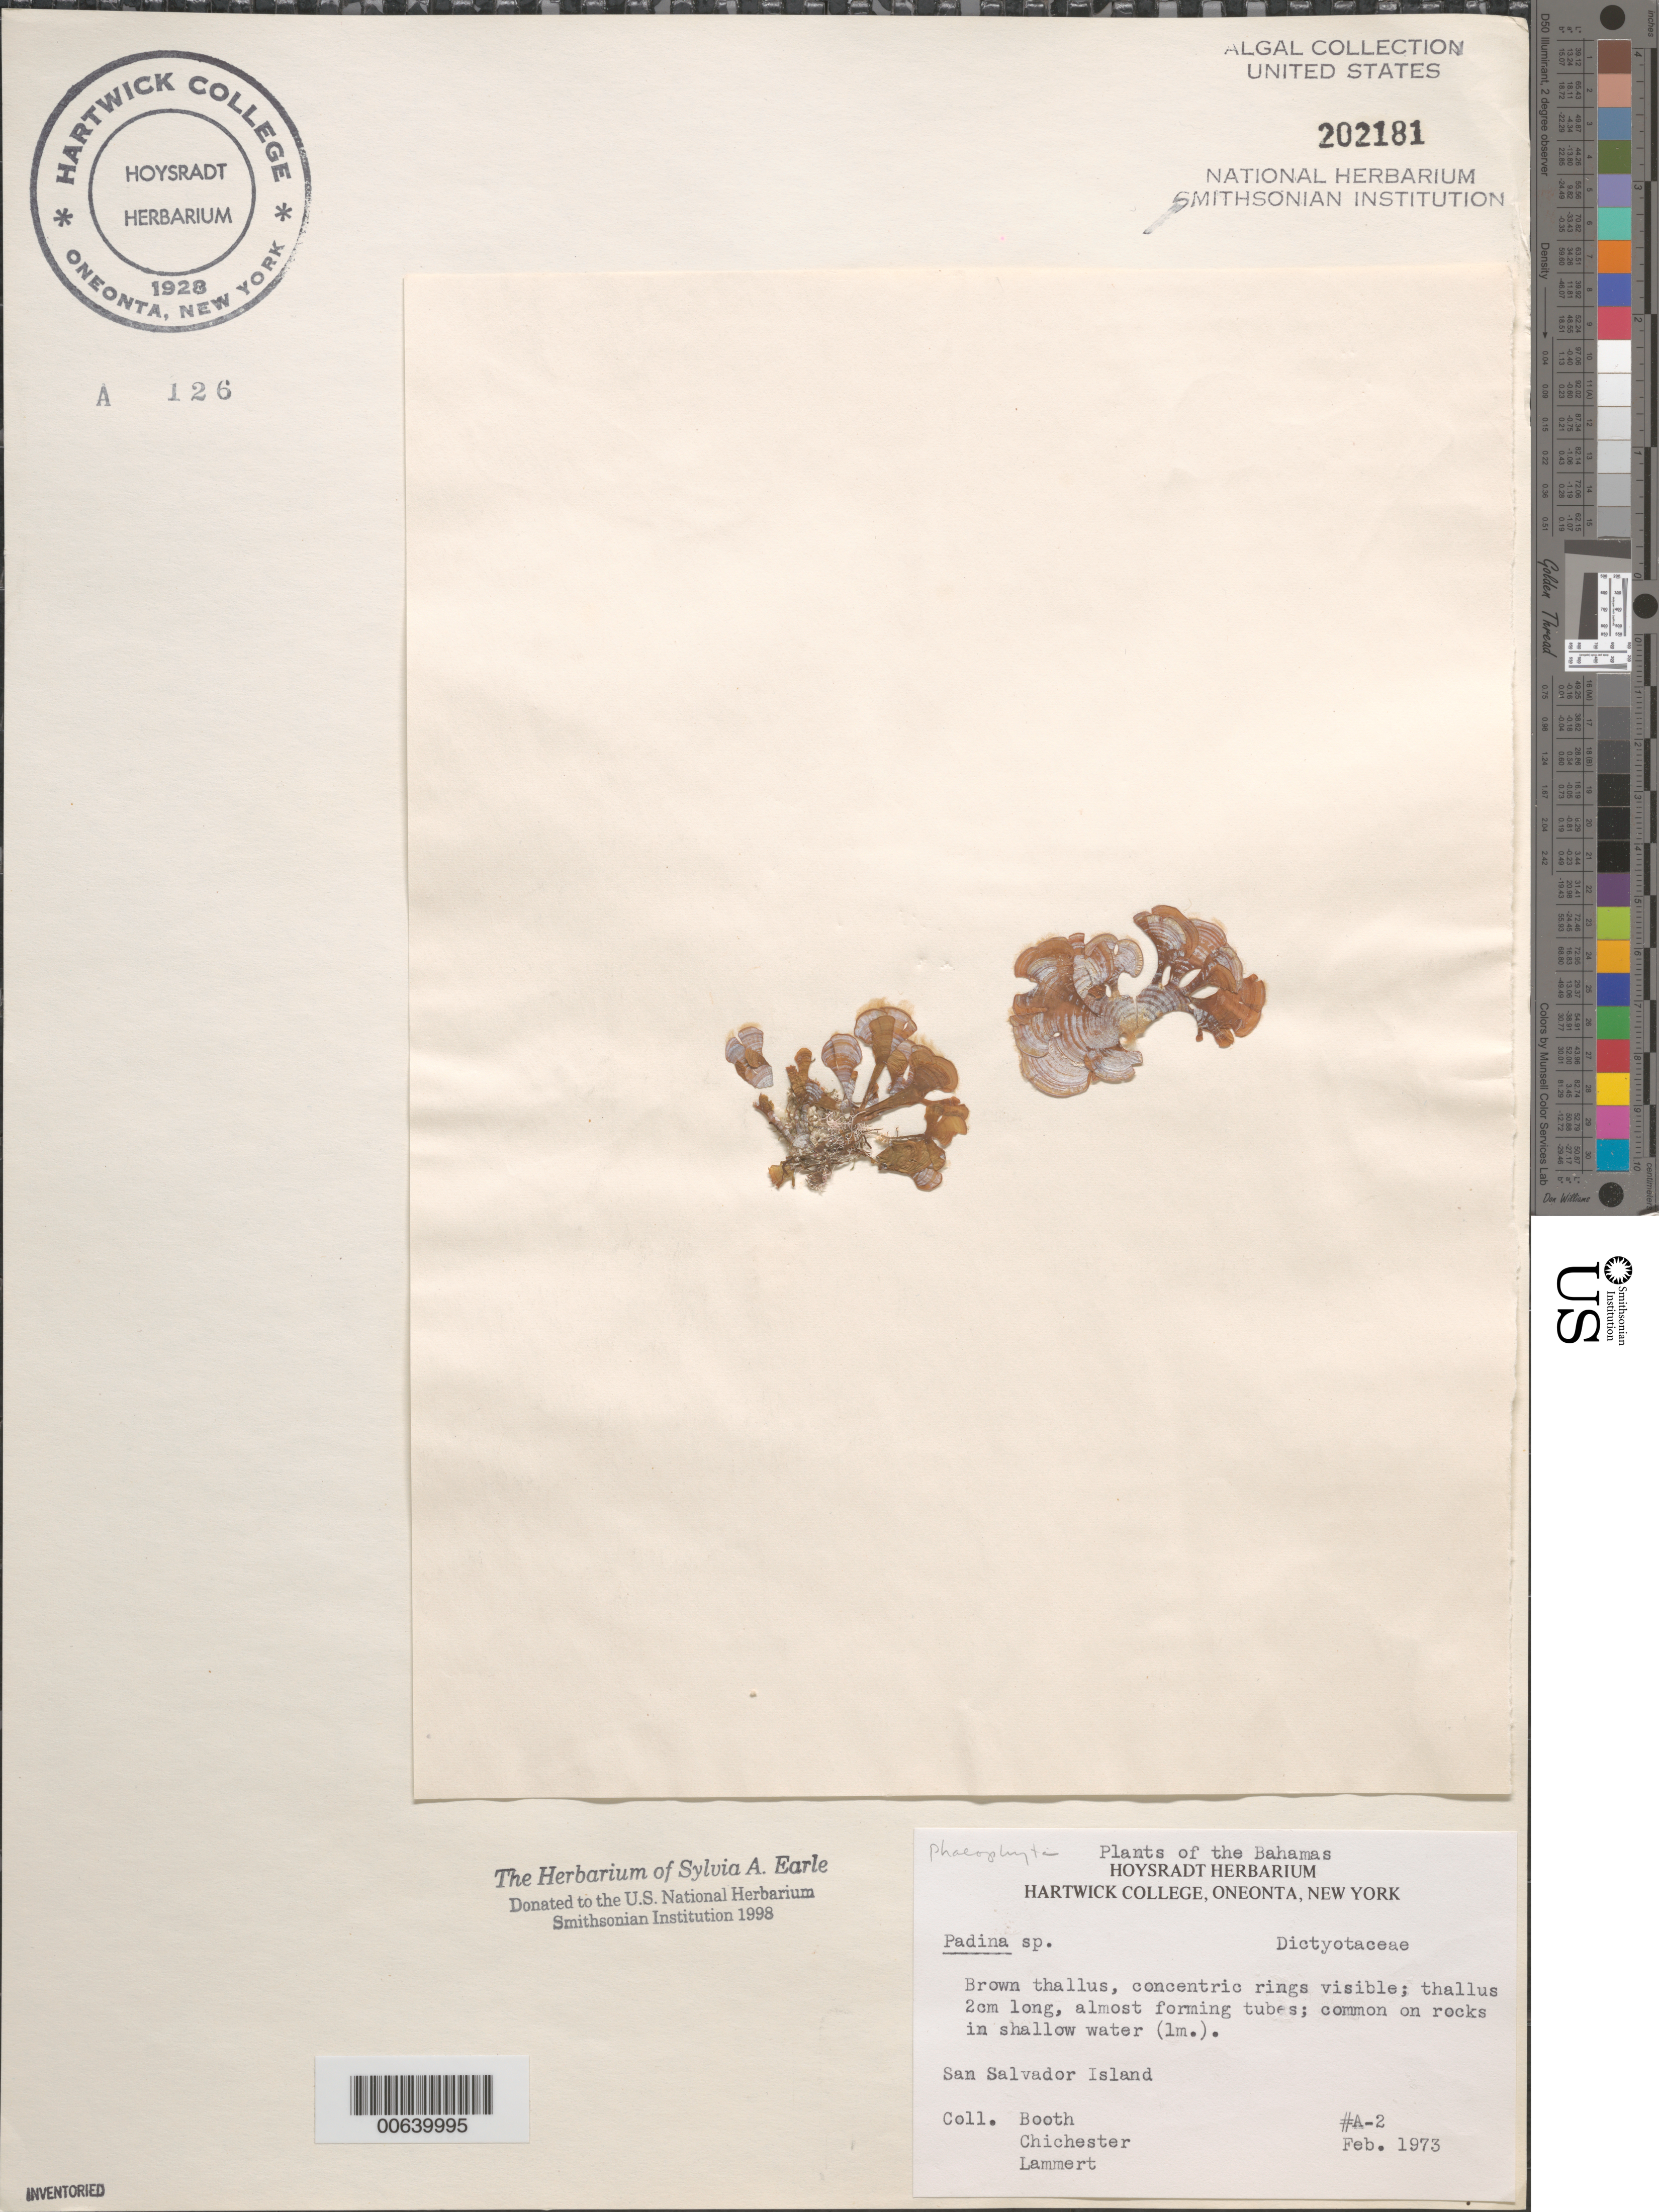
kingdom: Chromista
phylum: Ochrophyta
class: Phaeophyceae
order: Dictyotales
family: Dictyotaceae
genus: Padina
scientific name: Padina sp.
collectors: -. Booth, -. Chichester & -. Lammert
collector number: A-2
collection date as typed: Feb 1973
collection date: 1973-02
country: Bahamas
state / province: San Salvador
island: San Salvador Island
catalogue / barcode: US 202181